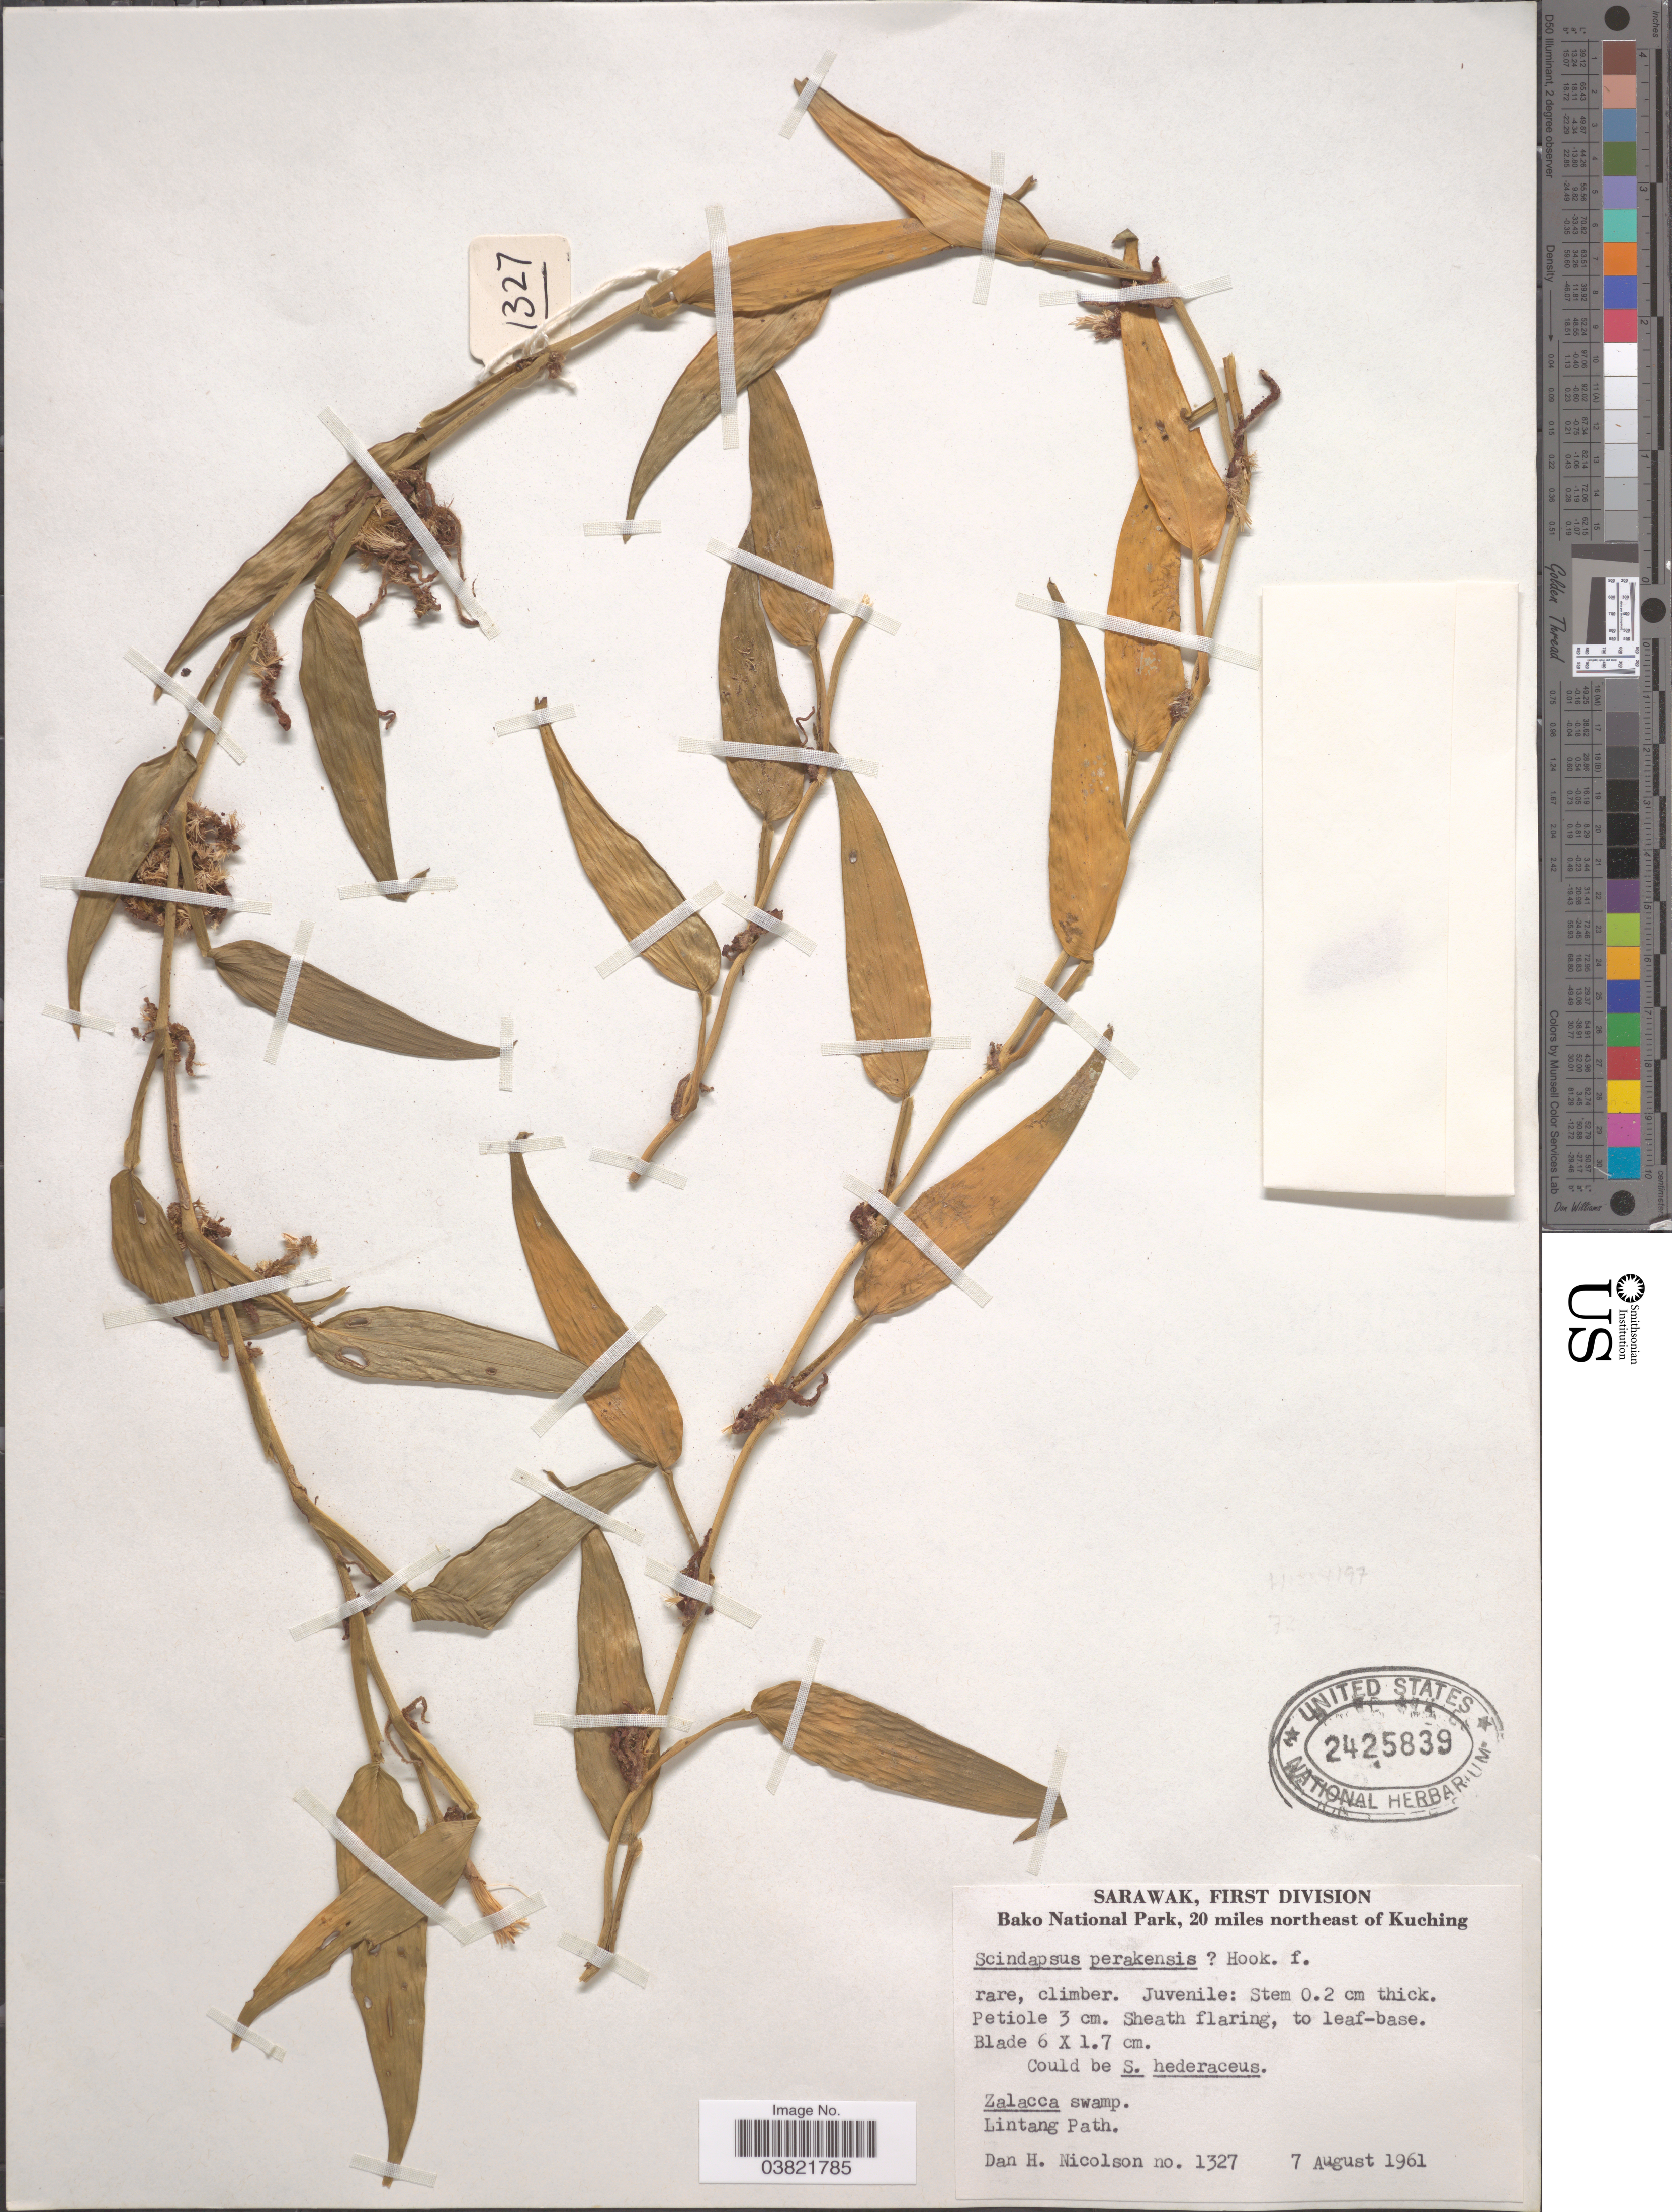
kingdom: Plantae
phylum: Tracheophyta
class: Liliopsida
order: Alismatales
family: Araceae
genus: Scindapsus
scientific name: Scindapsus perakensis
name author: Hook. f.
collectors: D. H. Nicolson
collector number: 1327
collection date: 1961-08-07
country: Malaysia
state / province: Sarawak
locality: First Division. Bako National Park, 20 miles northeast of Kuching. Zalacca swamp. Lintang Path.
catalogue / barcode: US 2425839